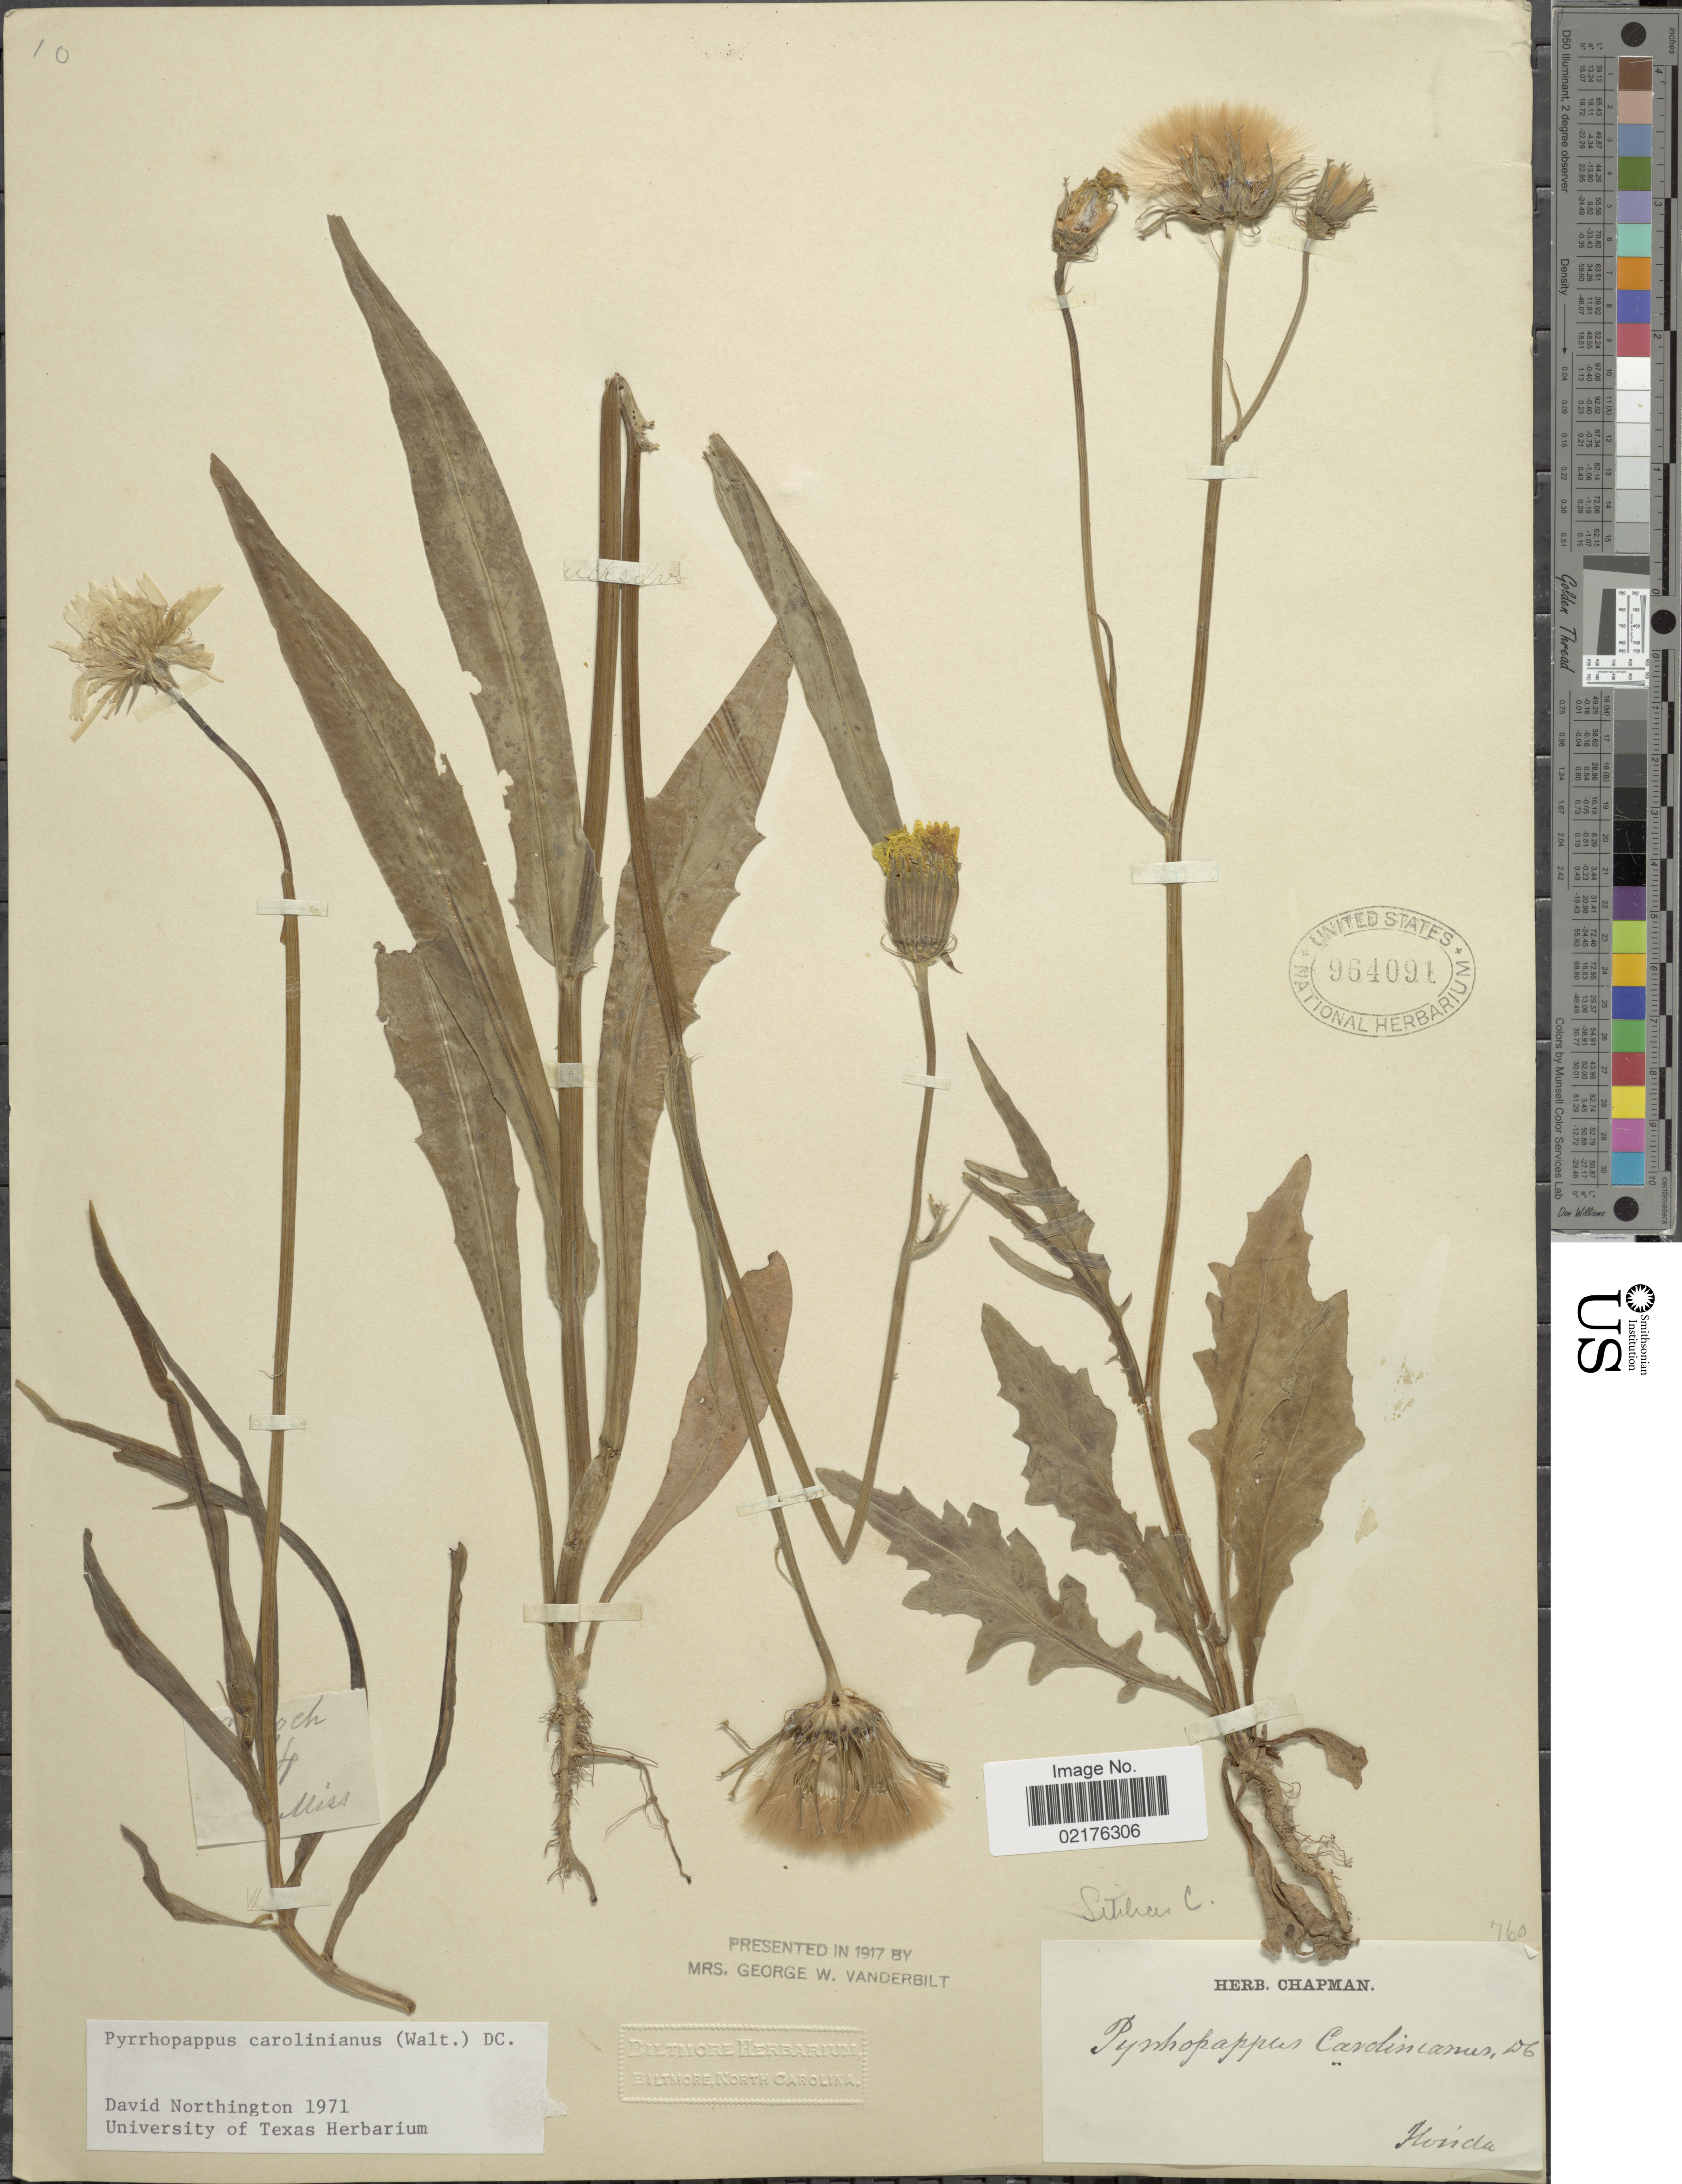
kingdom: Plantae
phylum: Tracheophyta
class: Magnoliopsida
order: Asterales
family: Asteraceae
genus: Pyrrhopappus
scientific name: Pyrrhopappus carolinianus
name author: (Walter) DC.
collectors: ex herb. Chapman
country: United States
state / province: Florida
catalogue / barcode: US 964091